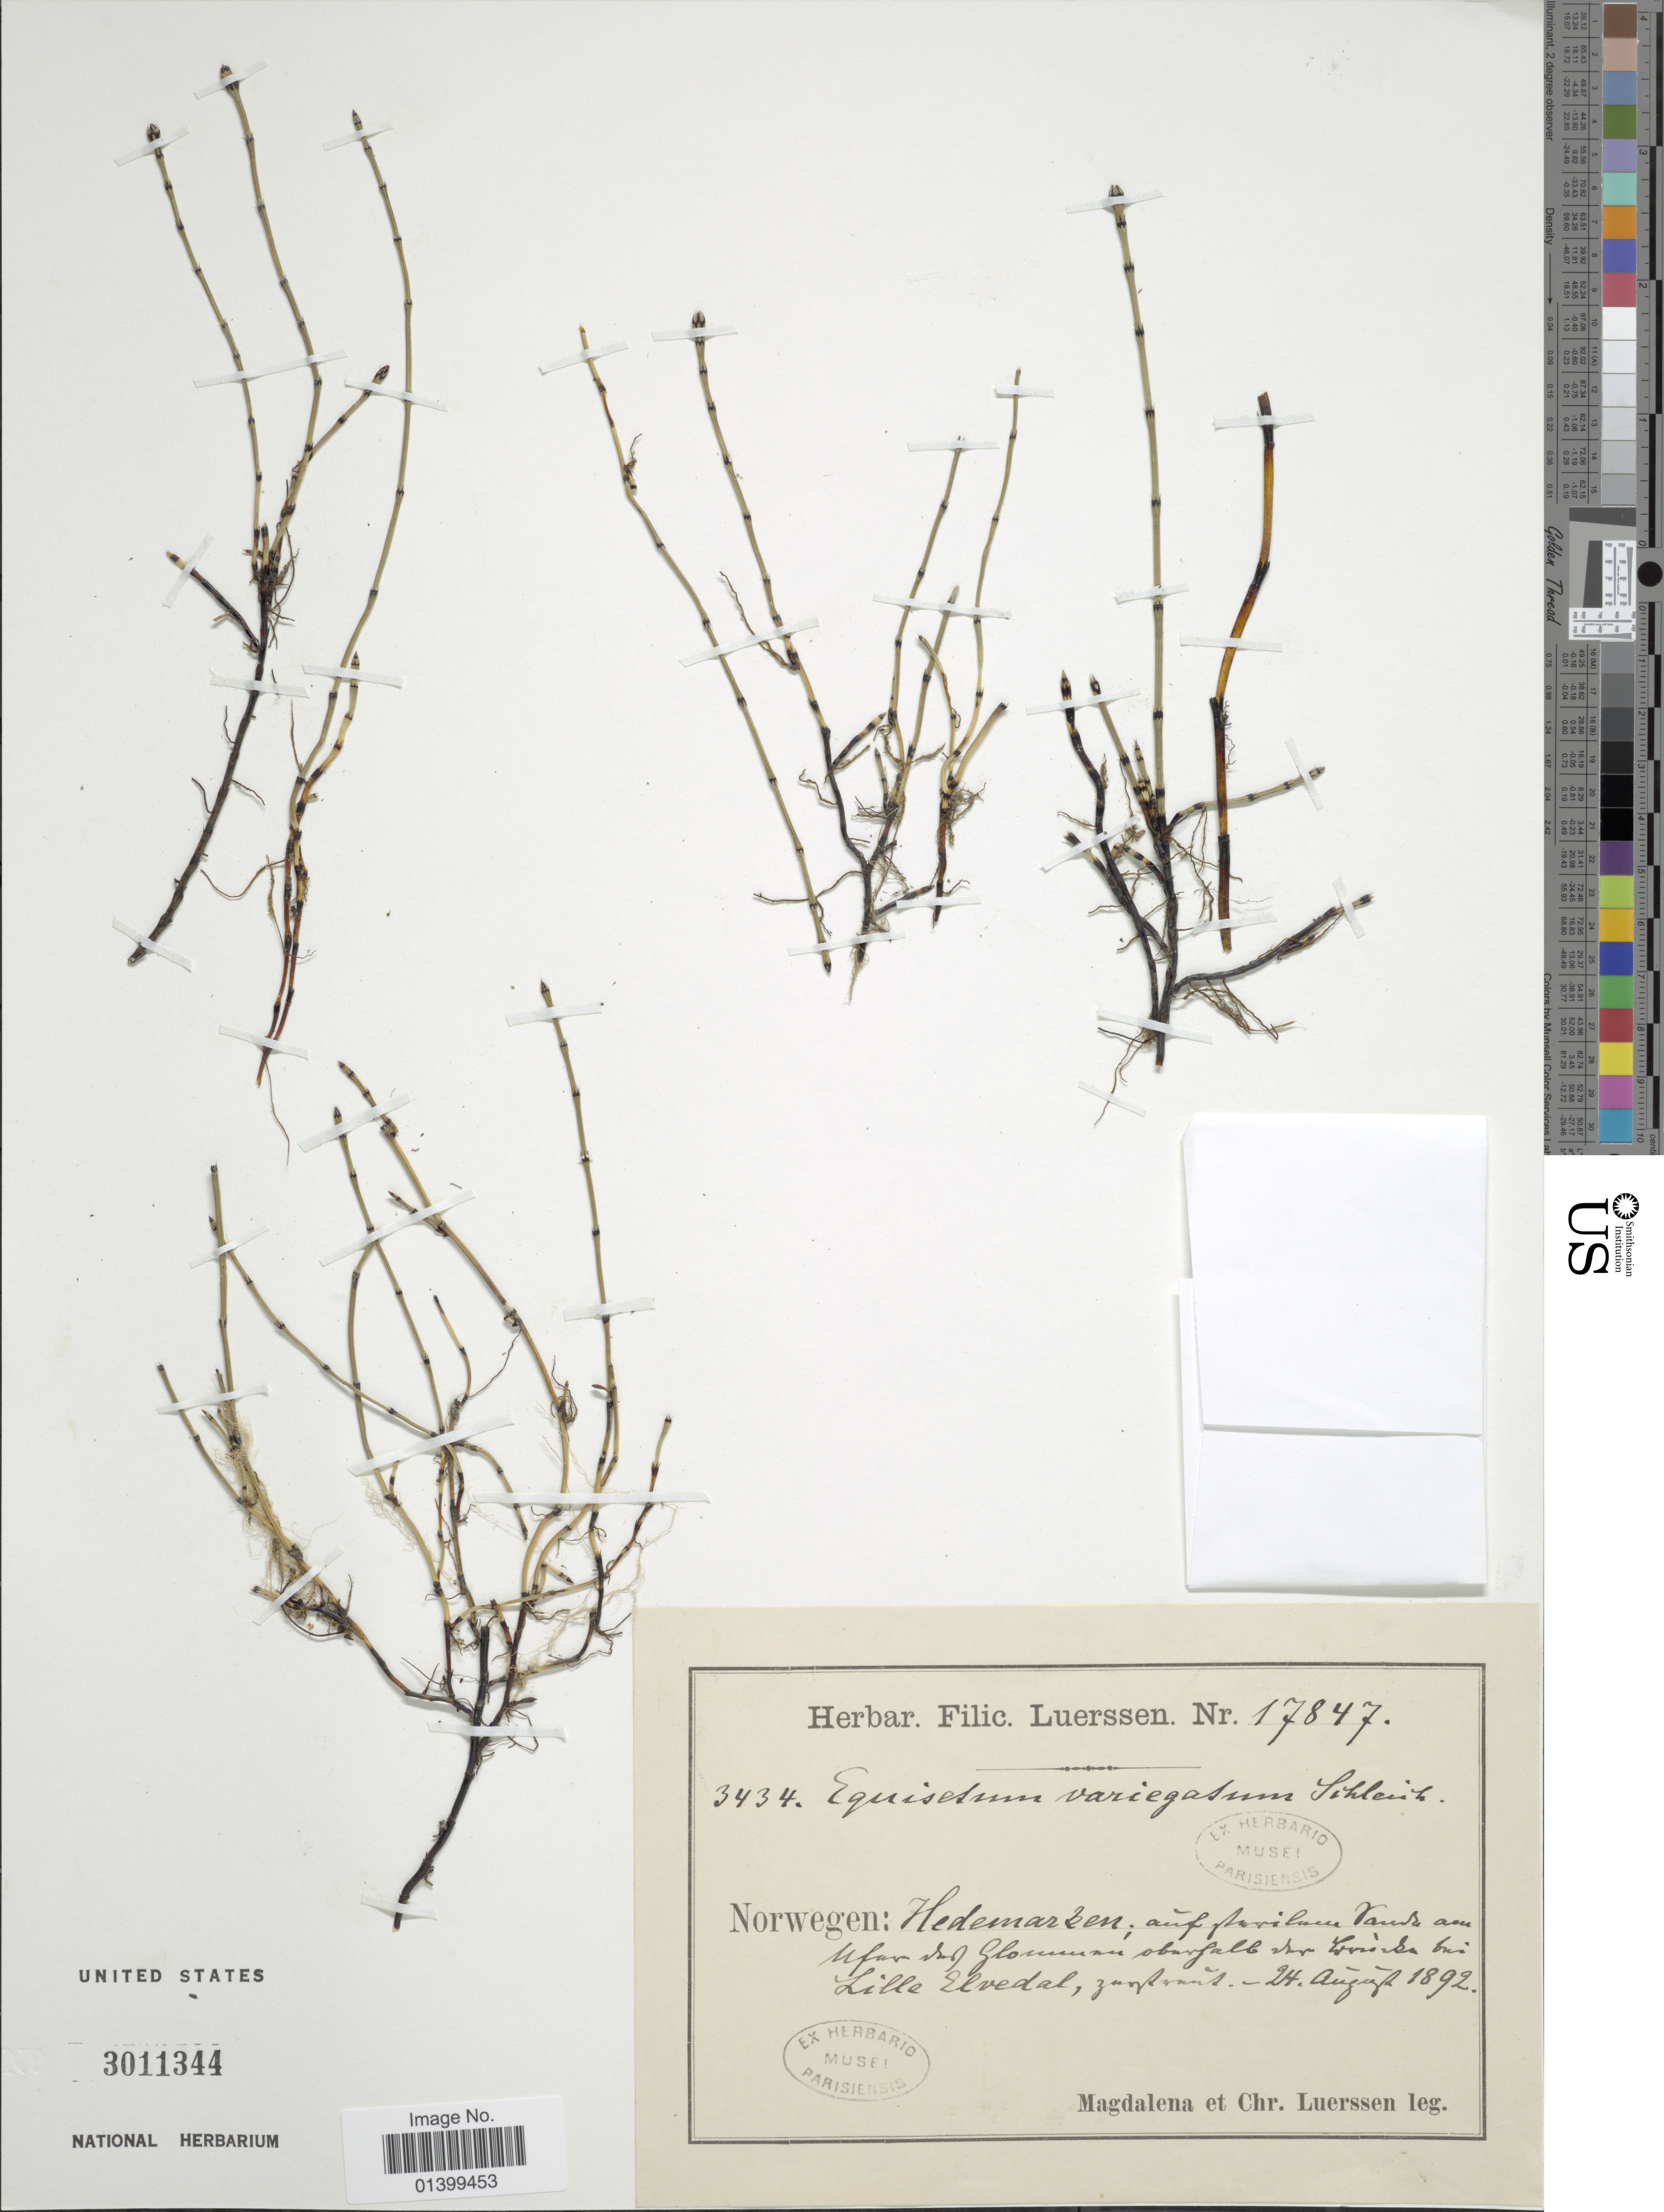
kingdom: Plantae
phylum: Tracheophyta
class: Polypodiopsida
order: Equisetales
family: Equisetaceae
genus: Equisetum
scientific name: Equisetum variegatum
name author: Schleich. ex F. Weber & D. Mohr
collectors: M. Luerssen & C. Luerssen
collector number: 3434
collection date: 1892-08-24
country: Norway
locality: Norwegen: Hedemarken; auf [illegible text]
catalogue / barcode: US 3011344